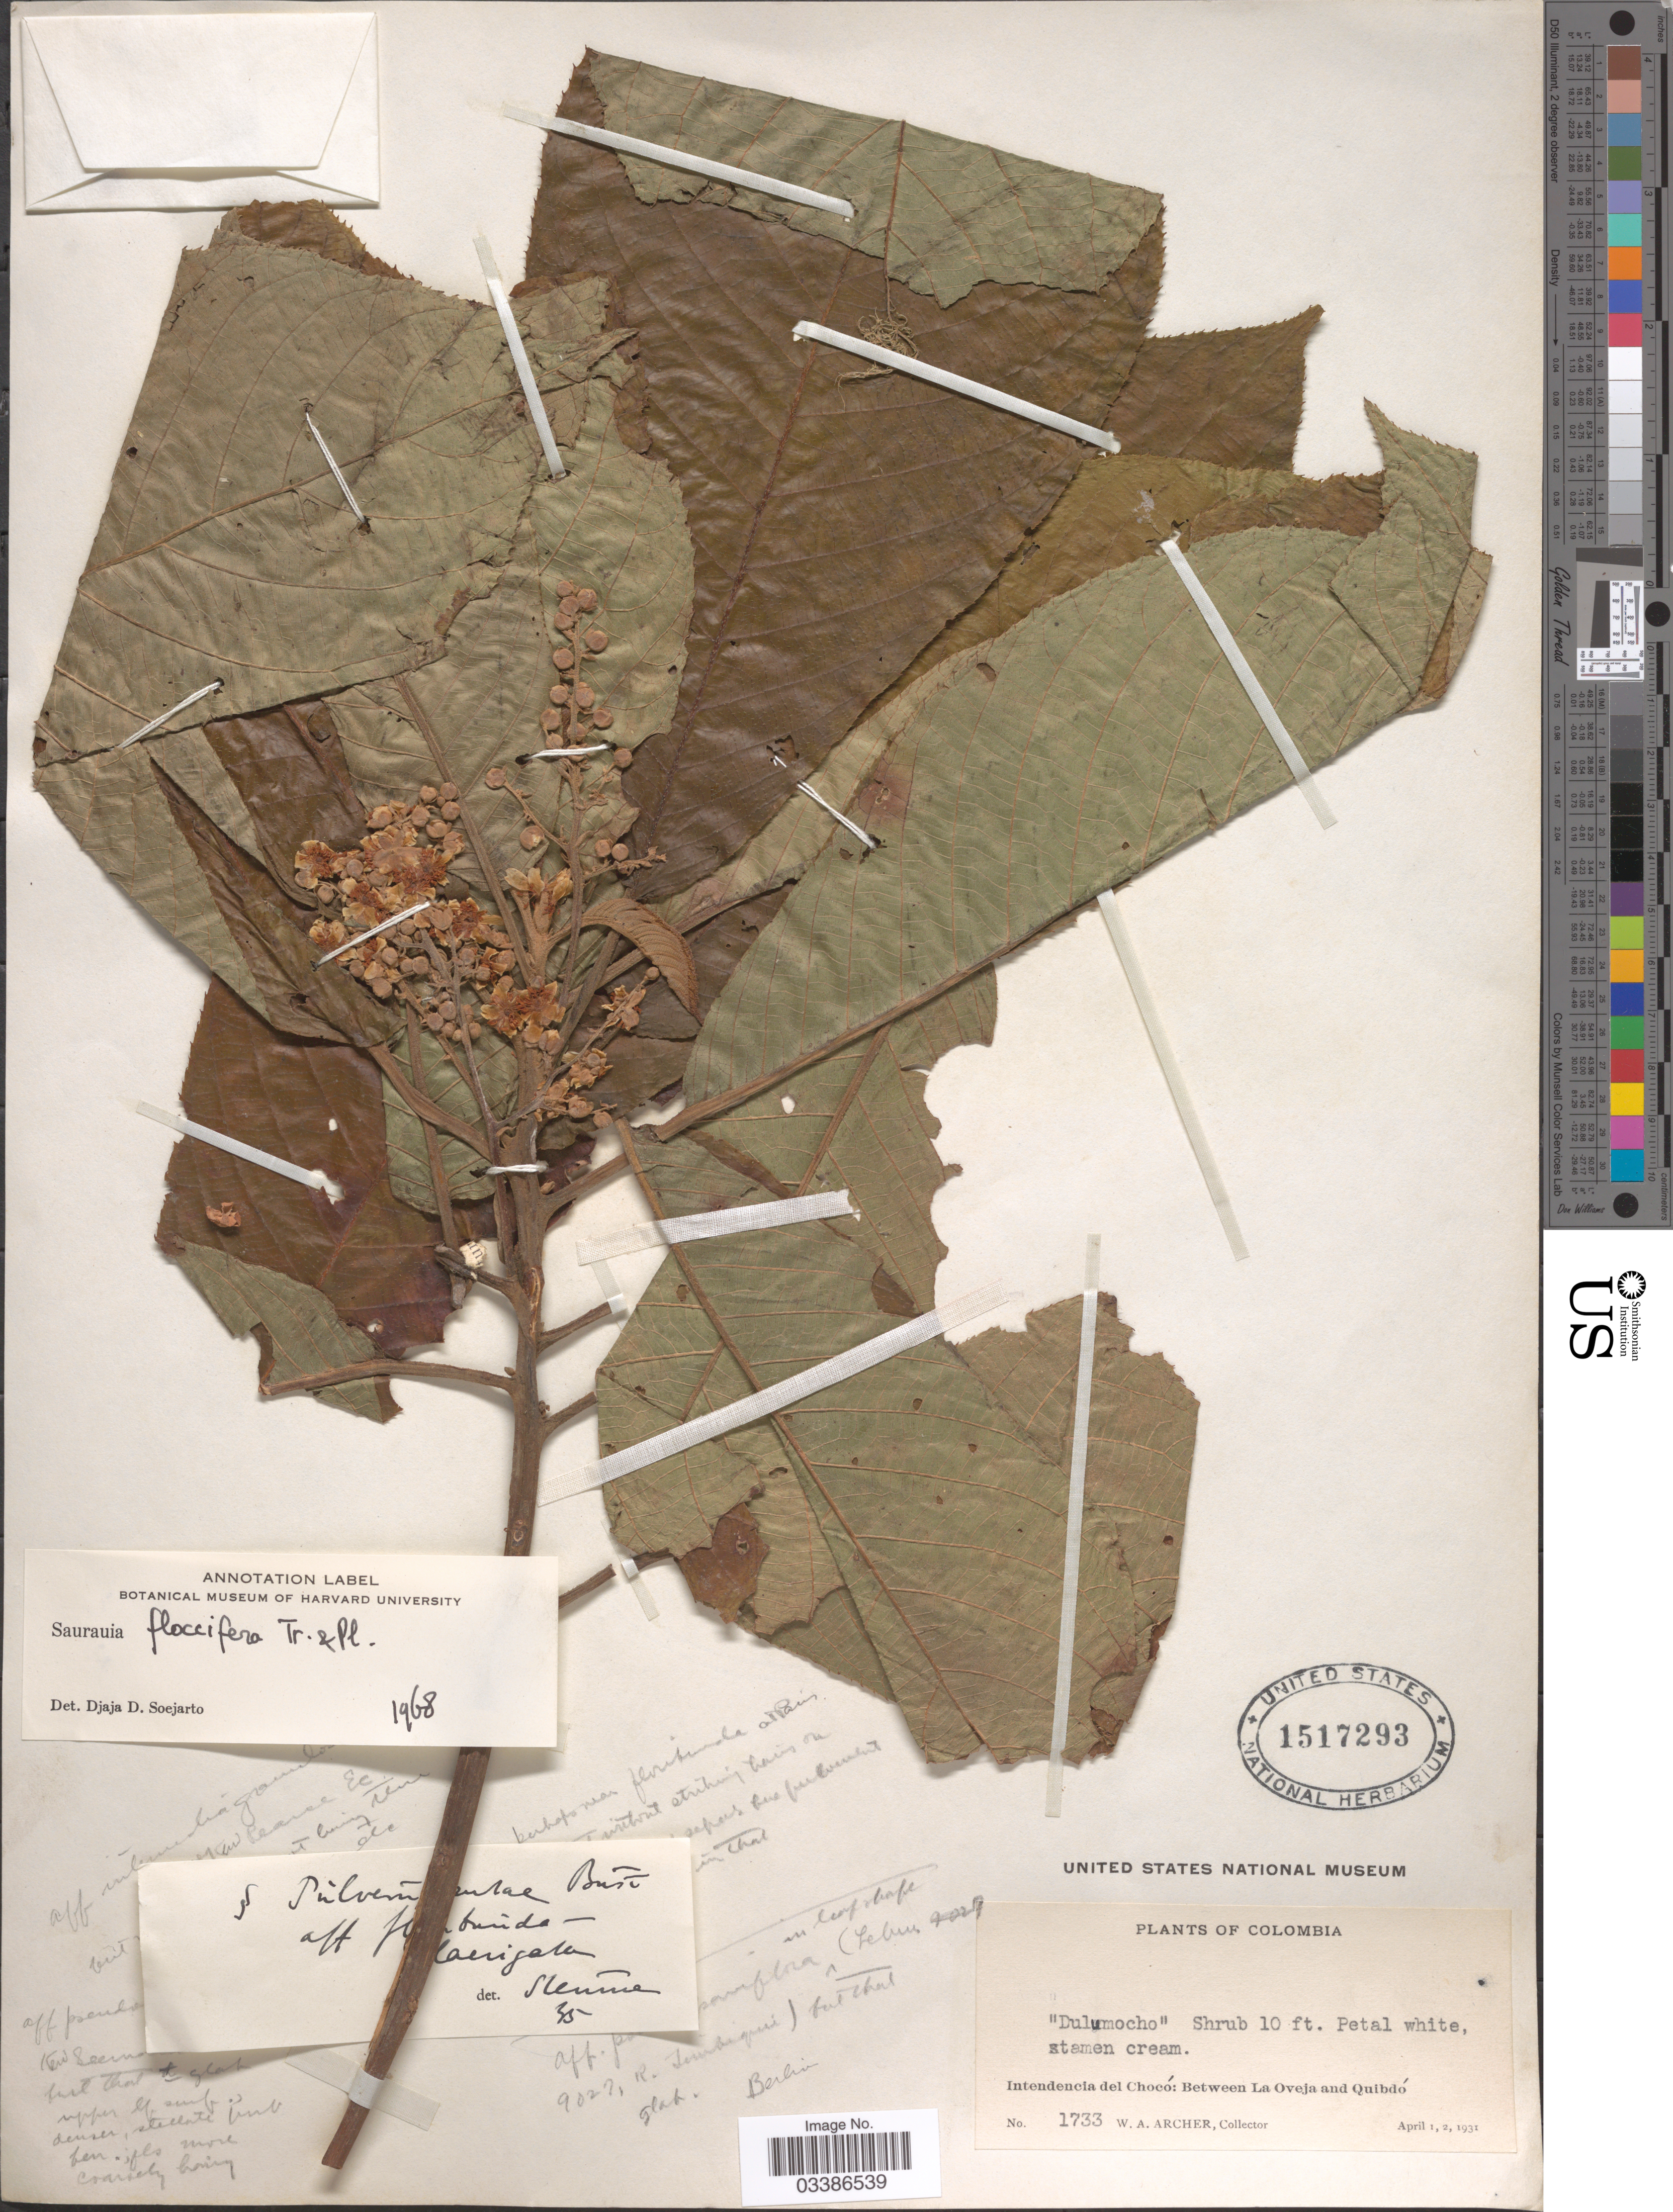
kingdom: Plantae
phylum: Tracheophyta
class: Magnoliopsida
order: Ericales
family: Actinidiaceae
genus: Saurauia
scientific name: Saurauia floccifera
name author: Triana & Planch.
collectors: W. Archer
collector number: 1733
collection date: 1931-04-01/1931-04-02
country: Colombia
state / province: Chocó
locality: Intendencia del Chocó: Between La Oveja and Quibdó.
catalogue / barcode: US 1517293